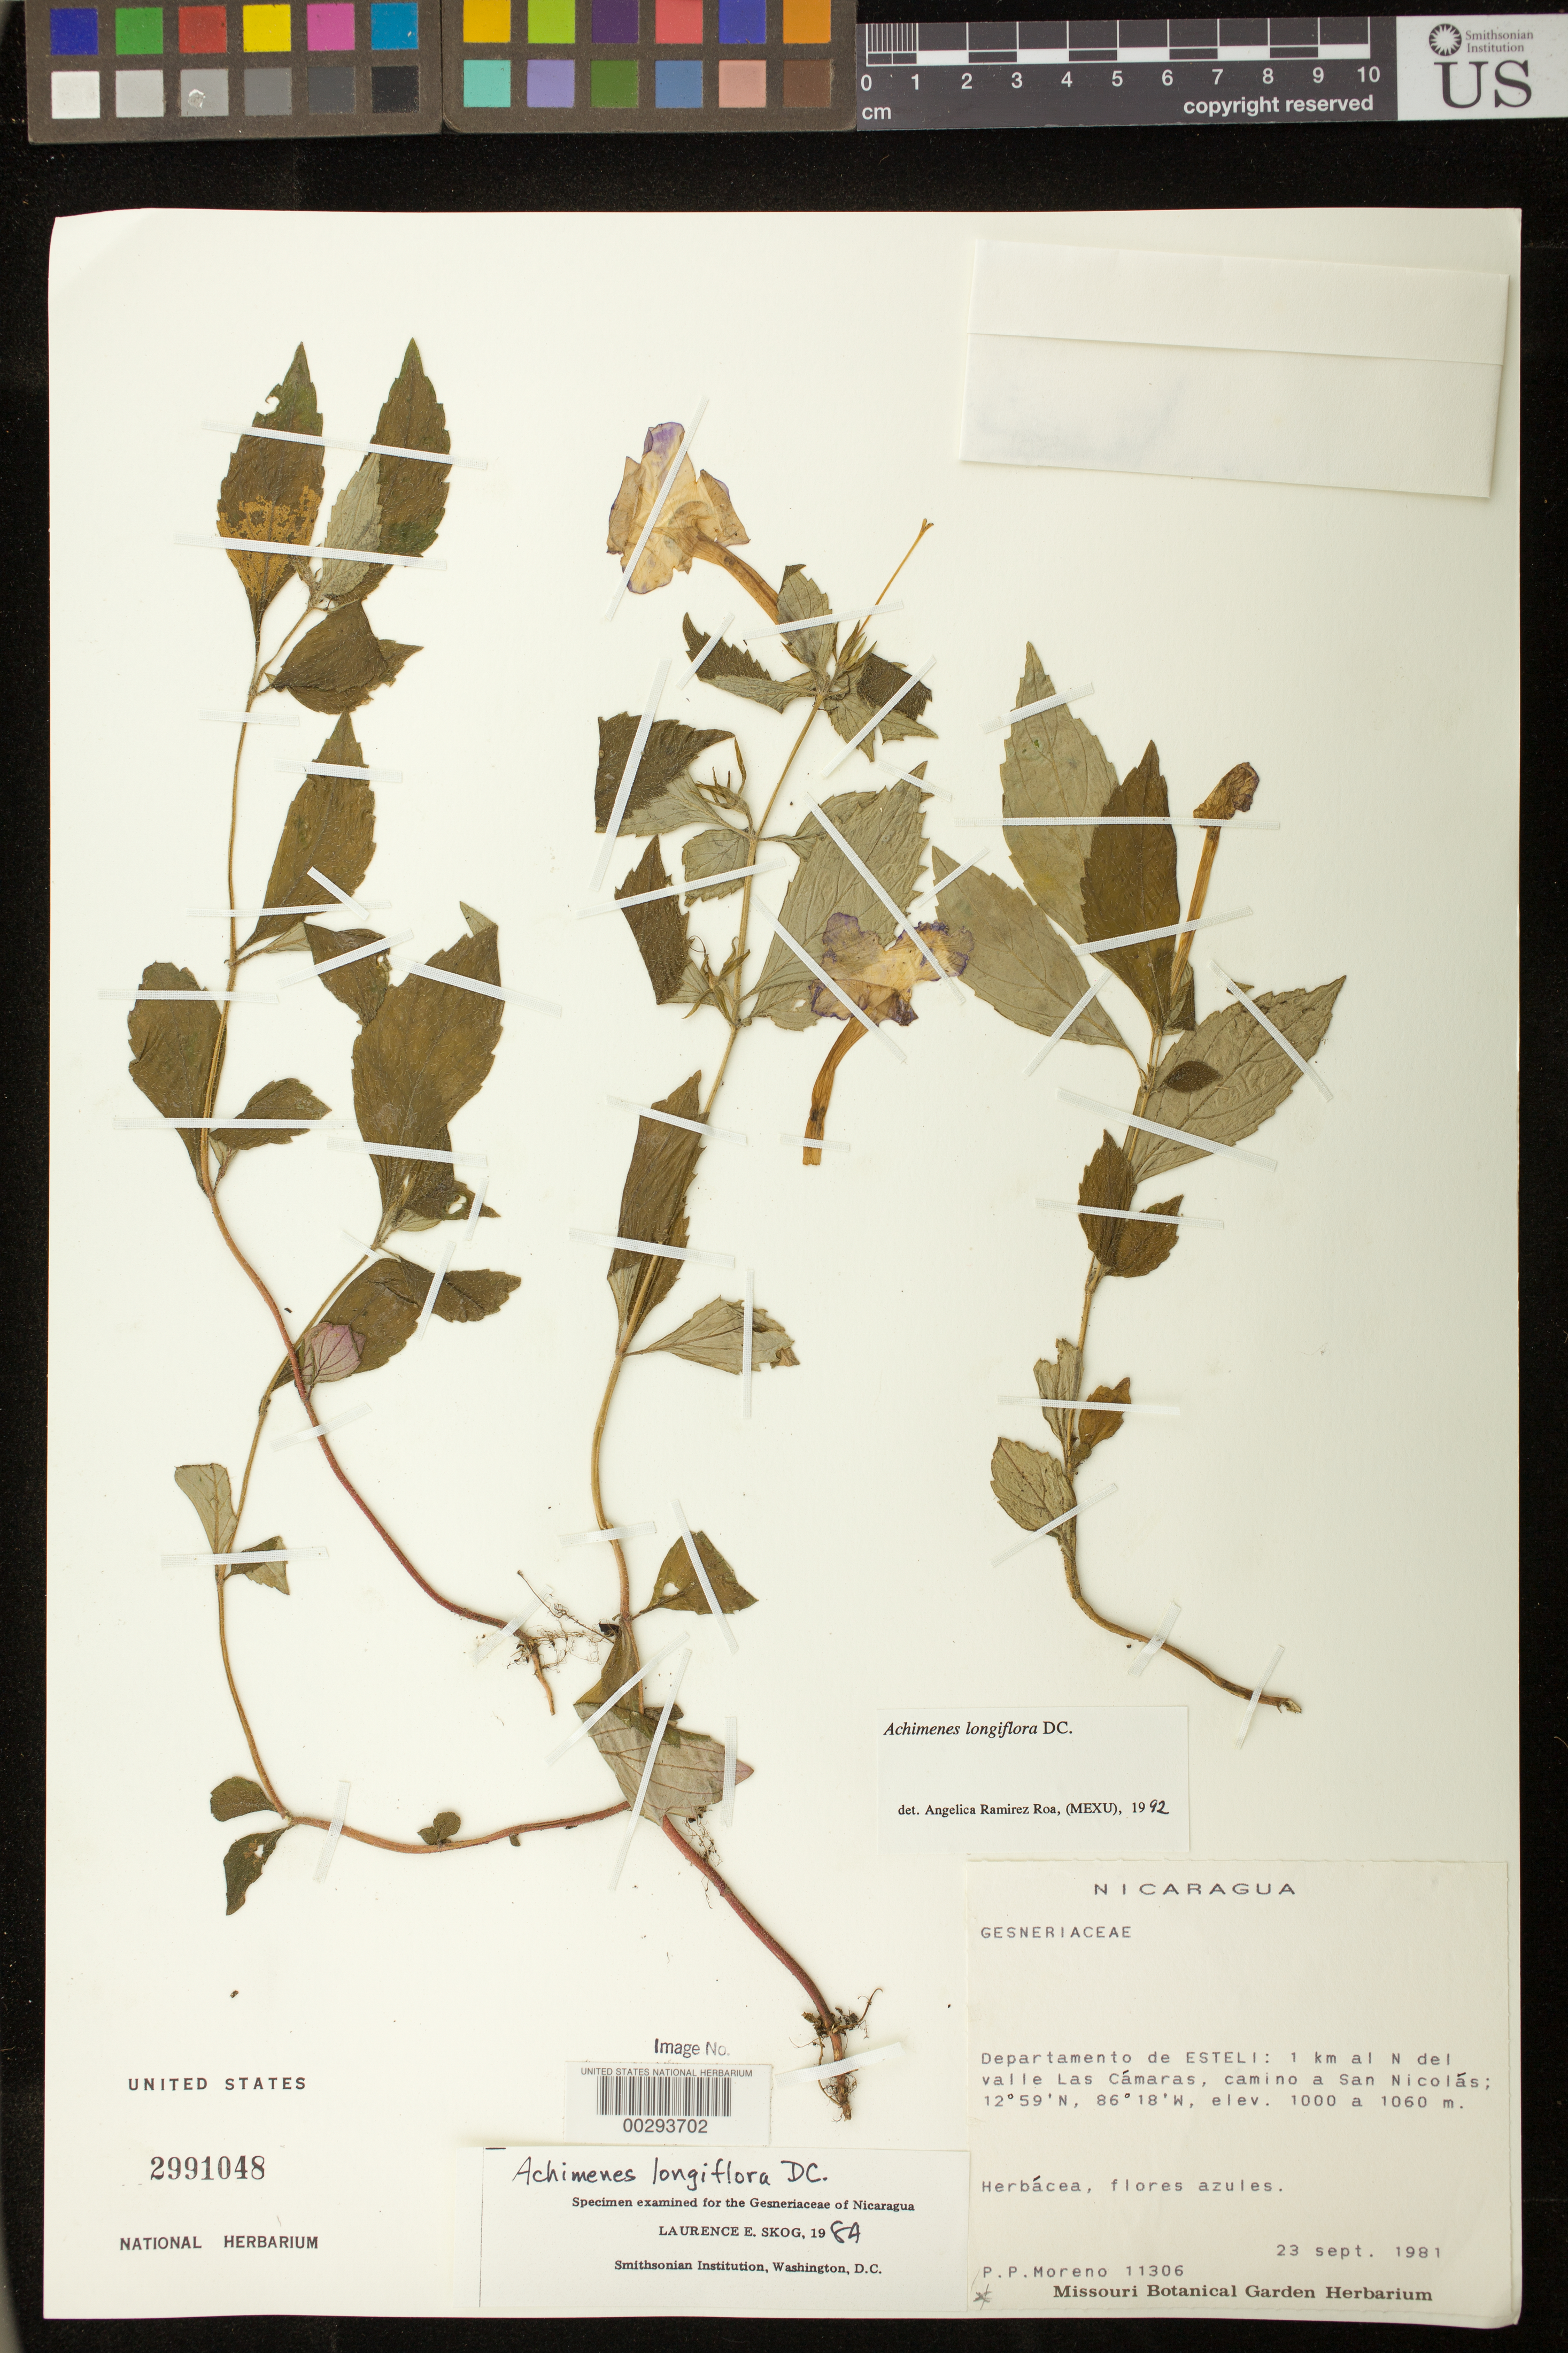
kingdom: Plantae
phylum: Tracheophyta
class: Magnoliopsida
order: Lamiales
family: Gesneriaceae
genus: Achimenes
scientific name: Achimenes longiflora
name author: DC.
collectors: P. Moreno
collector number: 11306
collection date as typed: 23 Sep 1981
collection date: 1981-09-23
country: Nicaragua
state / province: Esteli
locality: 1 km N of Valle las Camaras, road to San Nicolas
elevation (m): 1000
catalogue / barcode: US 2991048